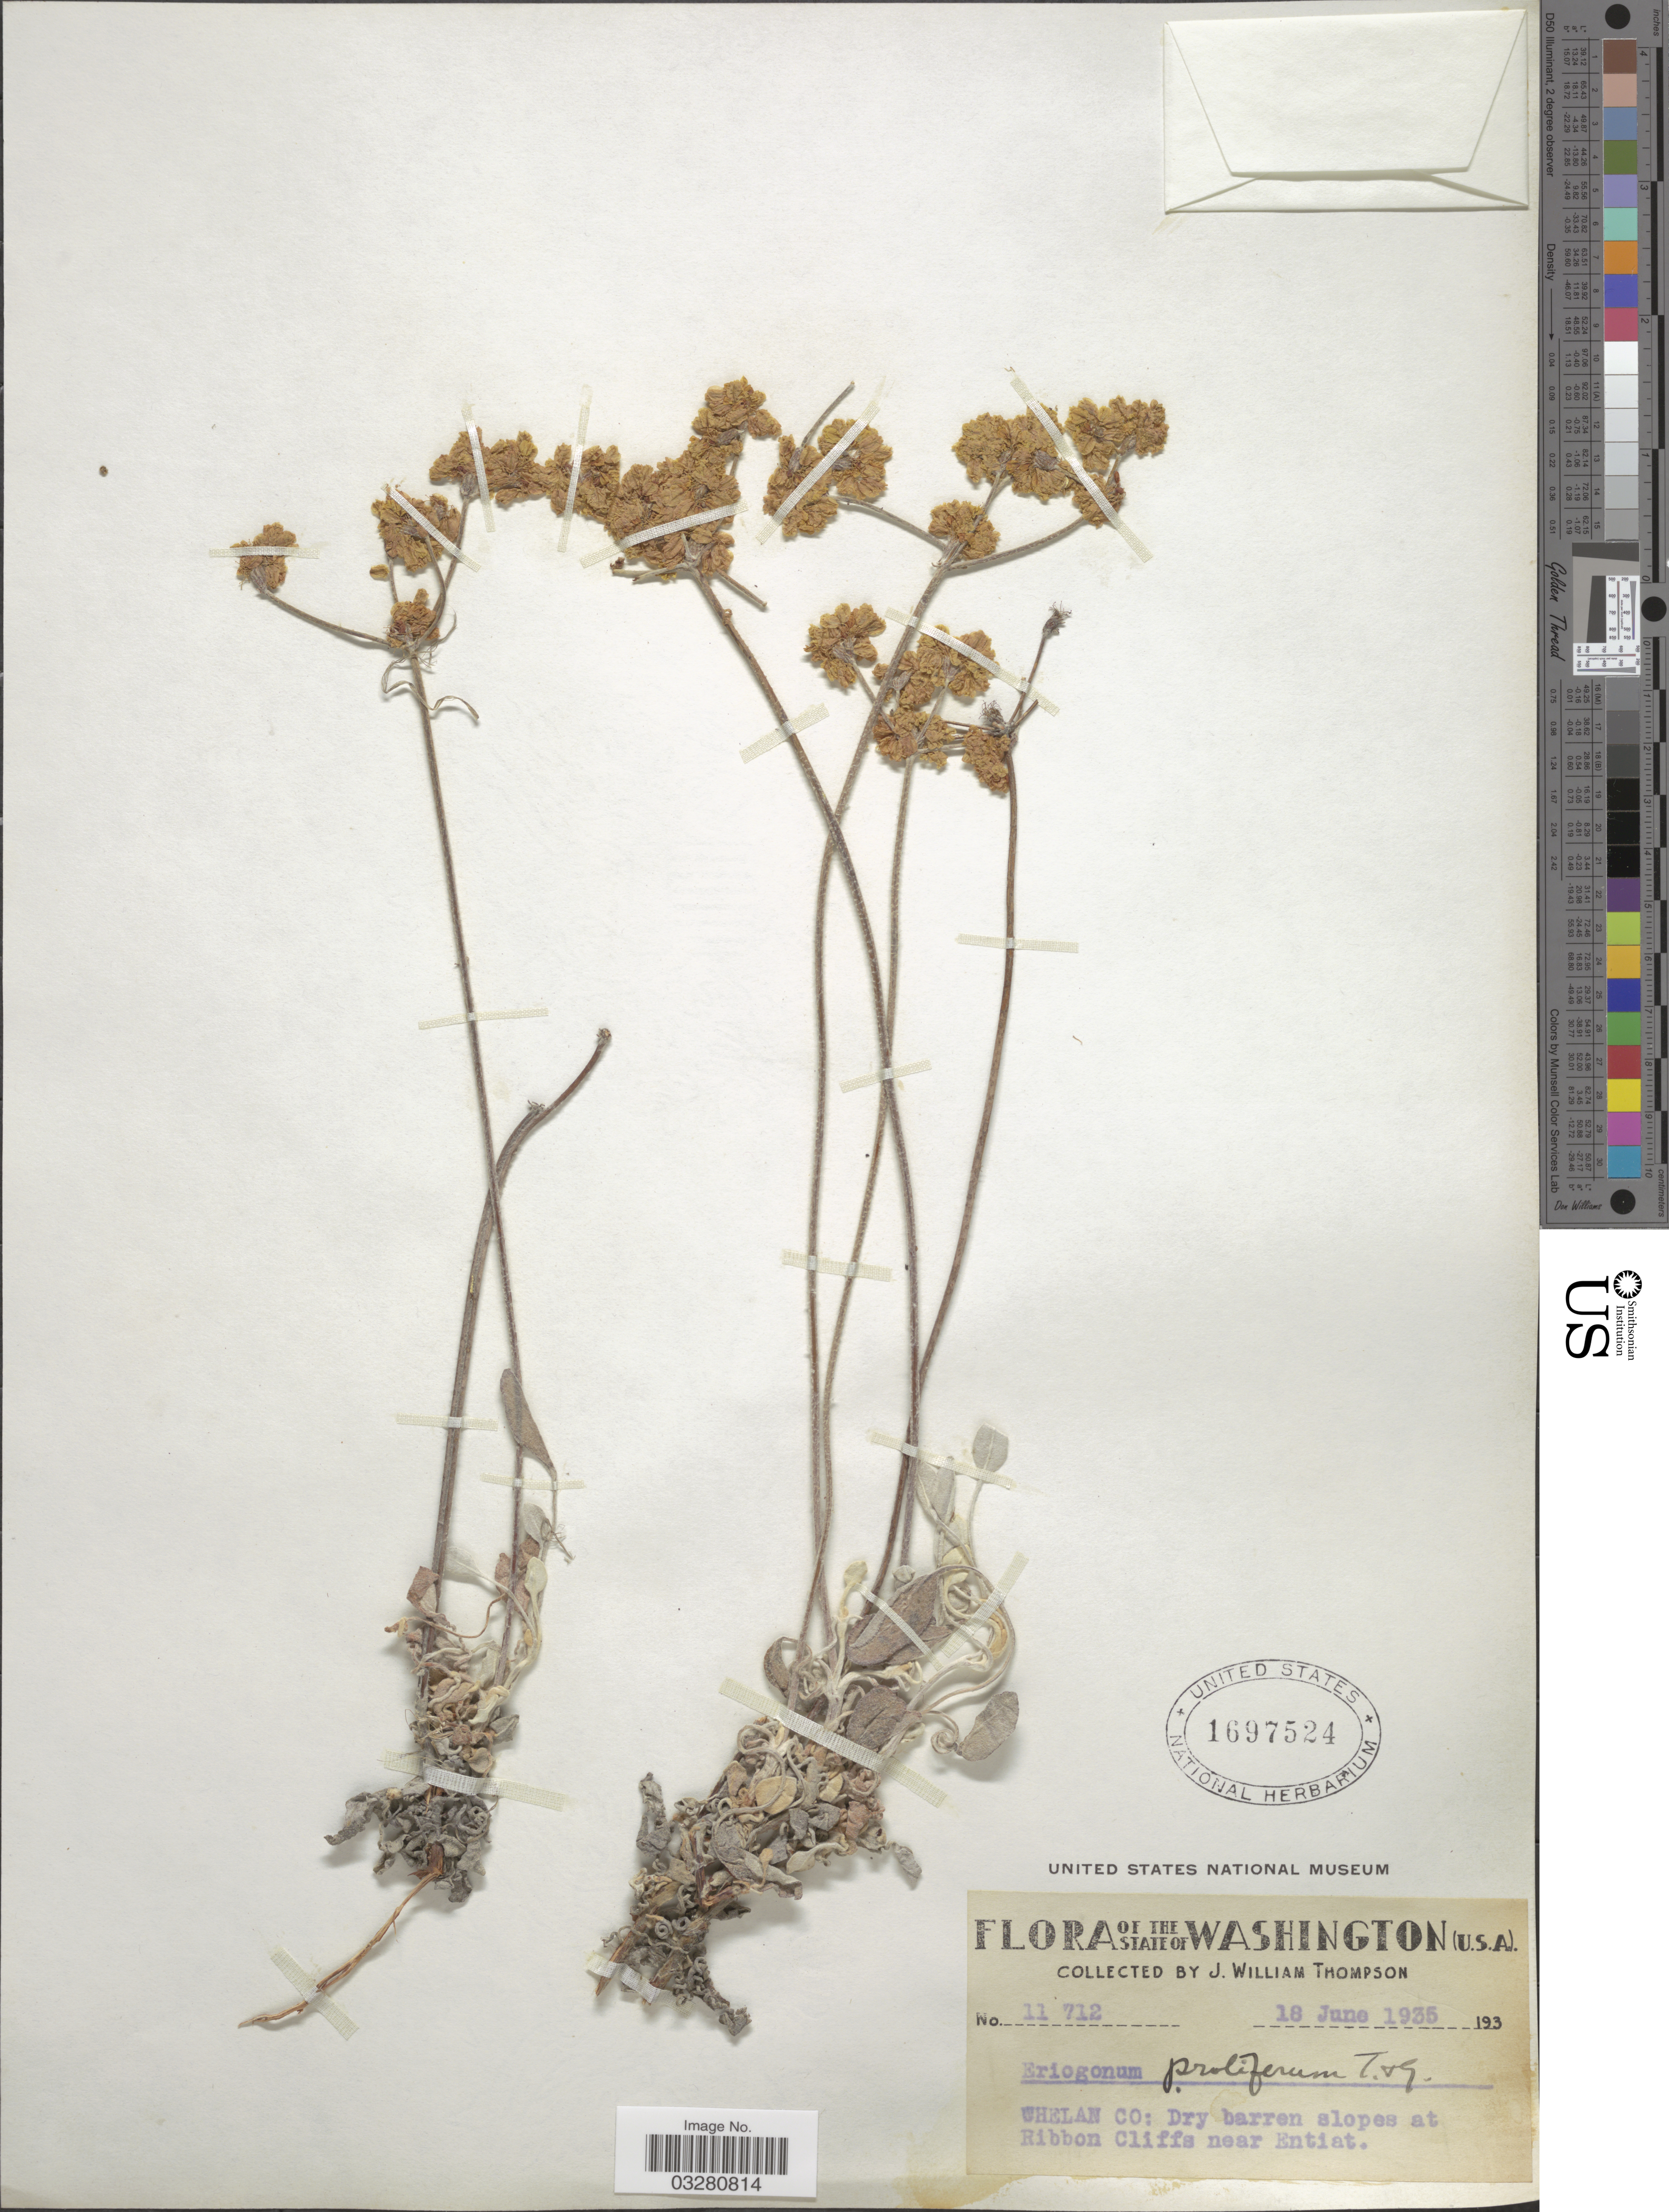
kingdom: Plantae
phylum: Tracheophyta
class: Magnoliopsida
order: Caryophyllales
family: Polygonaceae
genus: Eriogonum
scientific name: Eriogonum strictum subsp. anserinum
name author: (Greene) Munz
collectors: J. W. Thompson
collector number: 11712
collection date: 1935-06-18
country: United States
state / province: Washington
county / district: Chelan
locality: Whelan Co: Dry barren slopes at Ribbon near Entiat.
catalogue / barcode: US 1697524